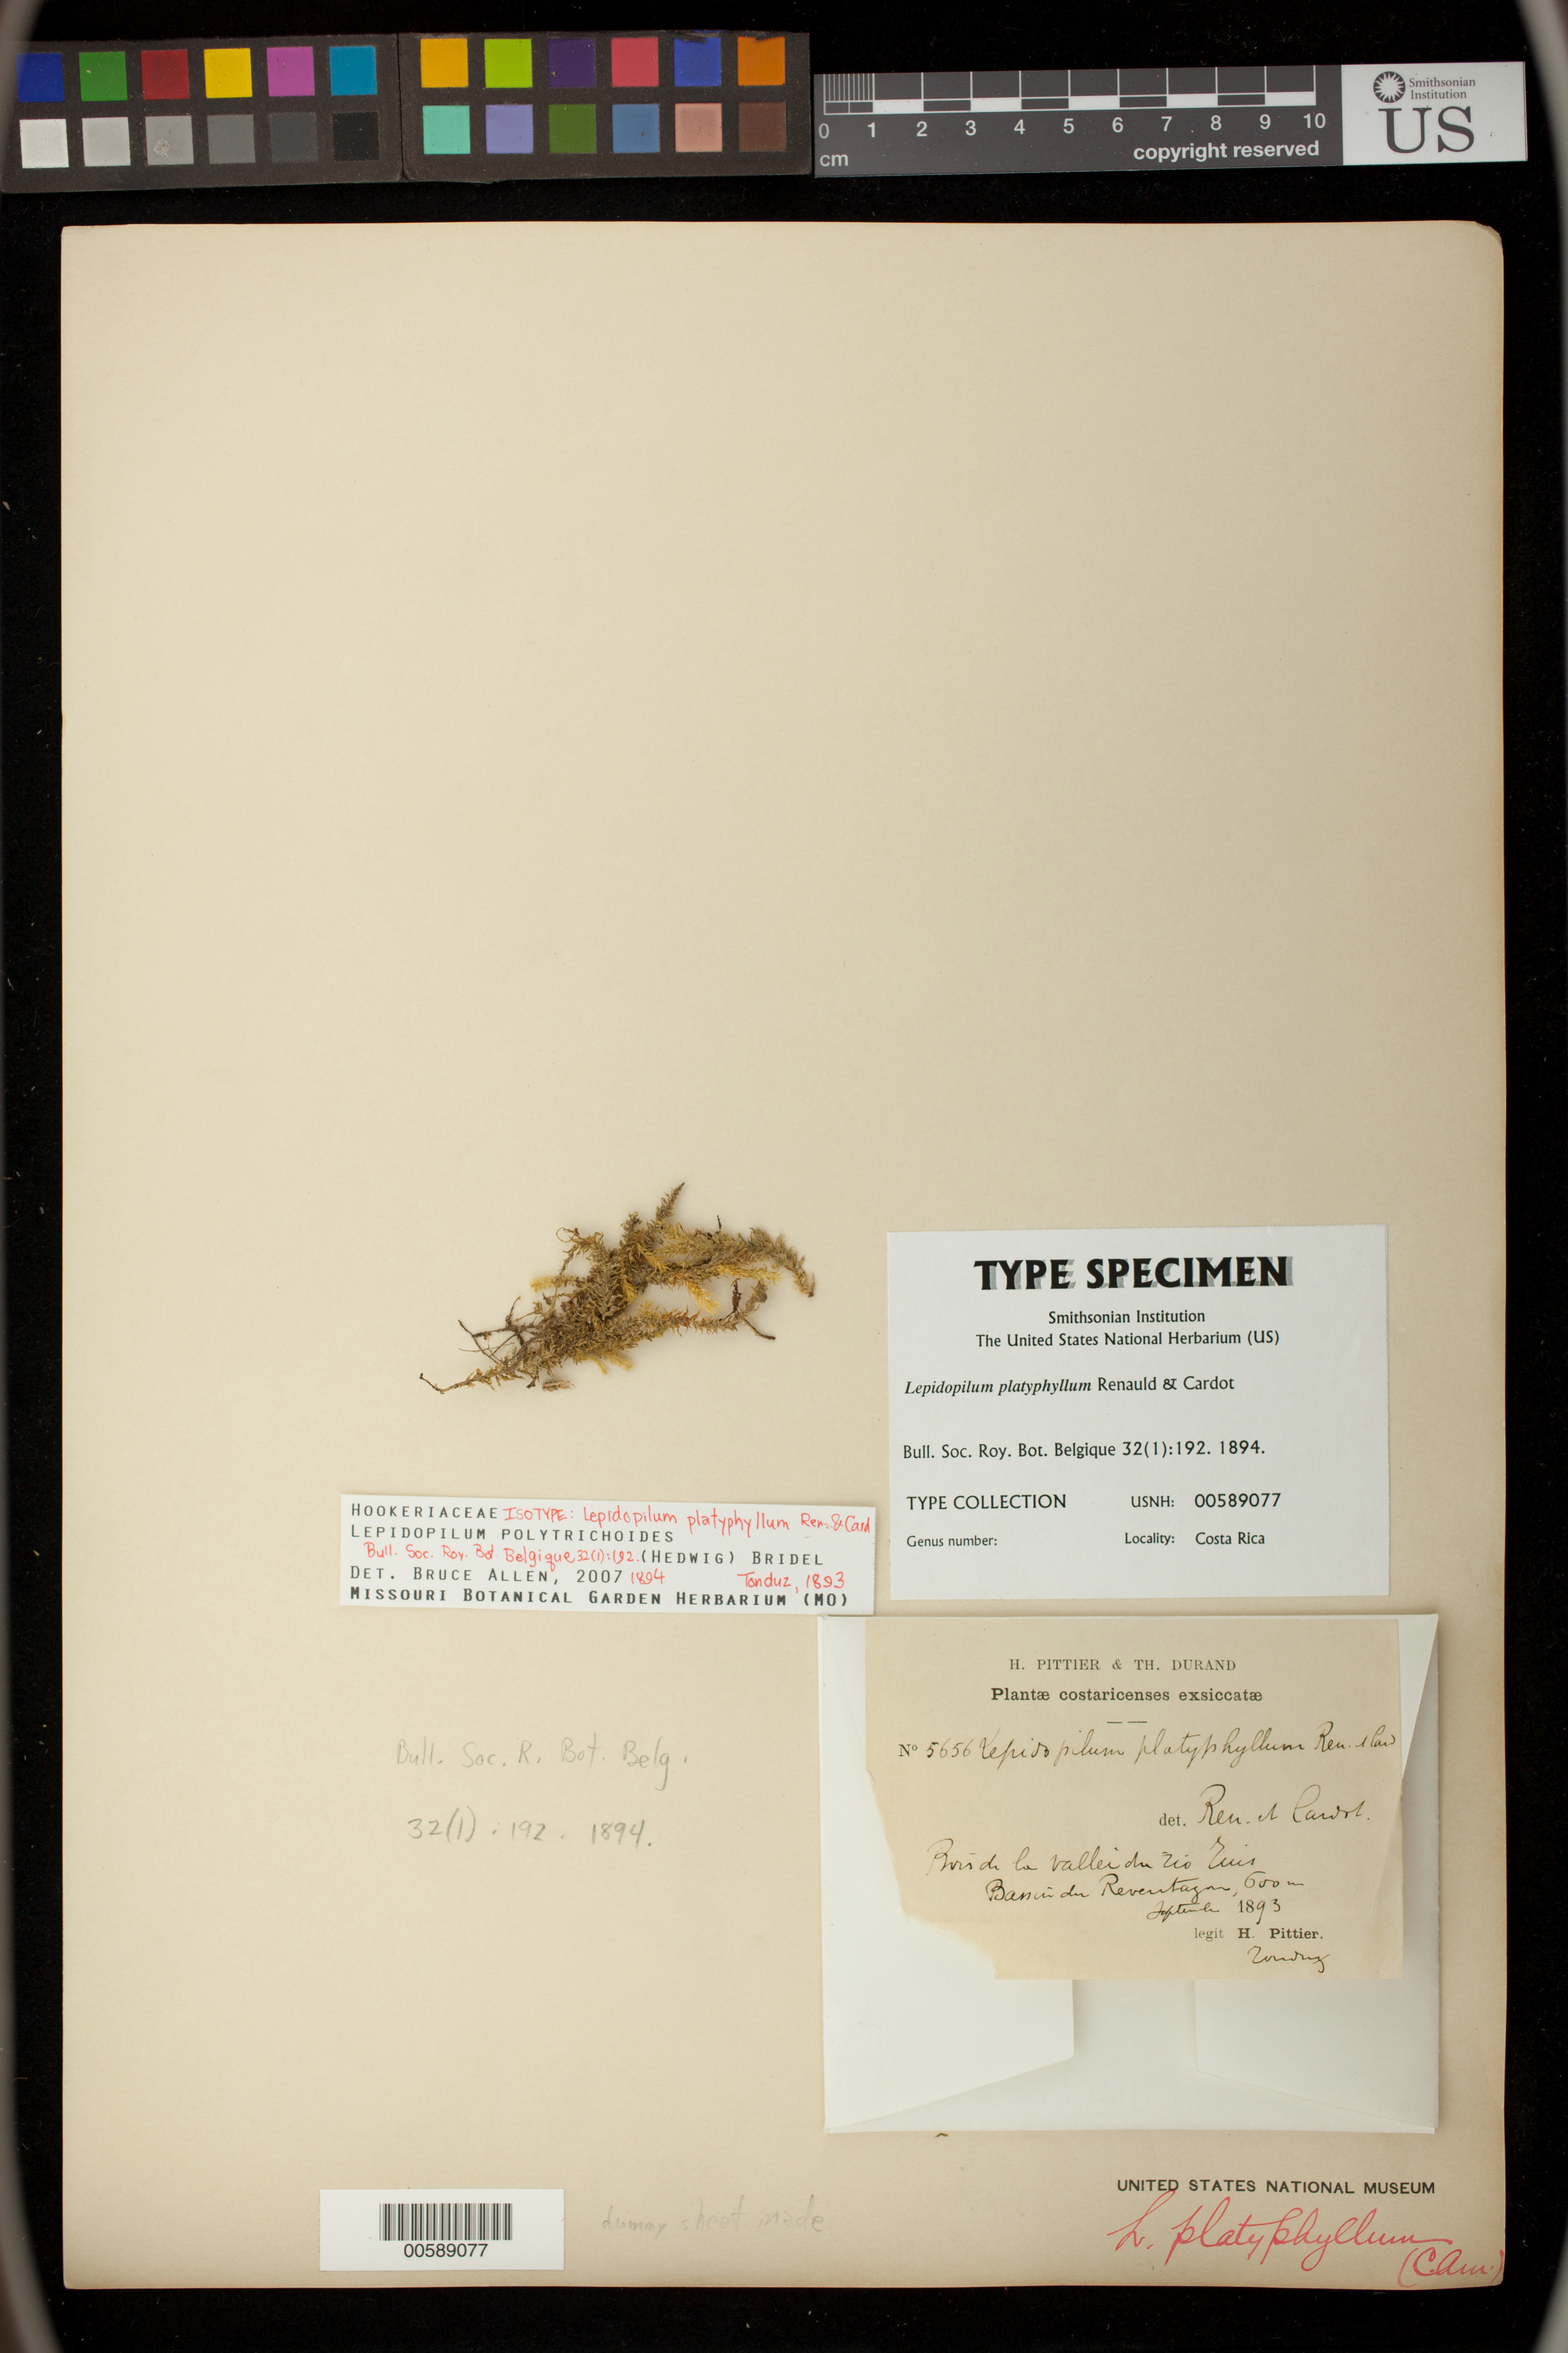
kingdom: Plantae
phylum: Bryophyta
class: Bryopsida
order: Hookeriales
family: Pilotrichaceae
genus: Lepidopilum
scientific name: Lepidopilum platyphyllum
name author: Renauld & Cardot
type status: Type Collection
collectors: H. F. Pittier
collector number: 5656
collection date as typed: Sep 1893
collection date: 1893-09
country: Costa Rica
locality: Pres de la vallei de Rio Tuis, ban in du Reventazon [Close to the valley of the Rio Tuis, ban in (basin?) of the Reventazon.]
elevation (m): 600